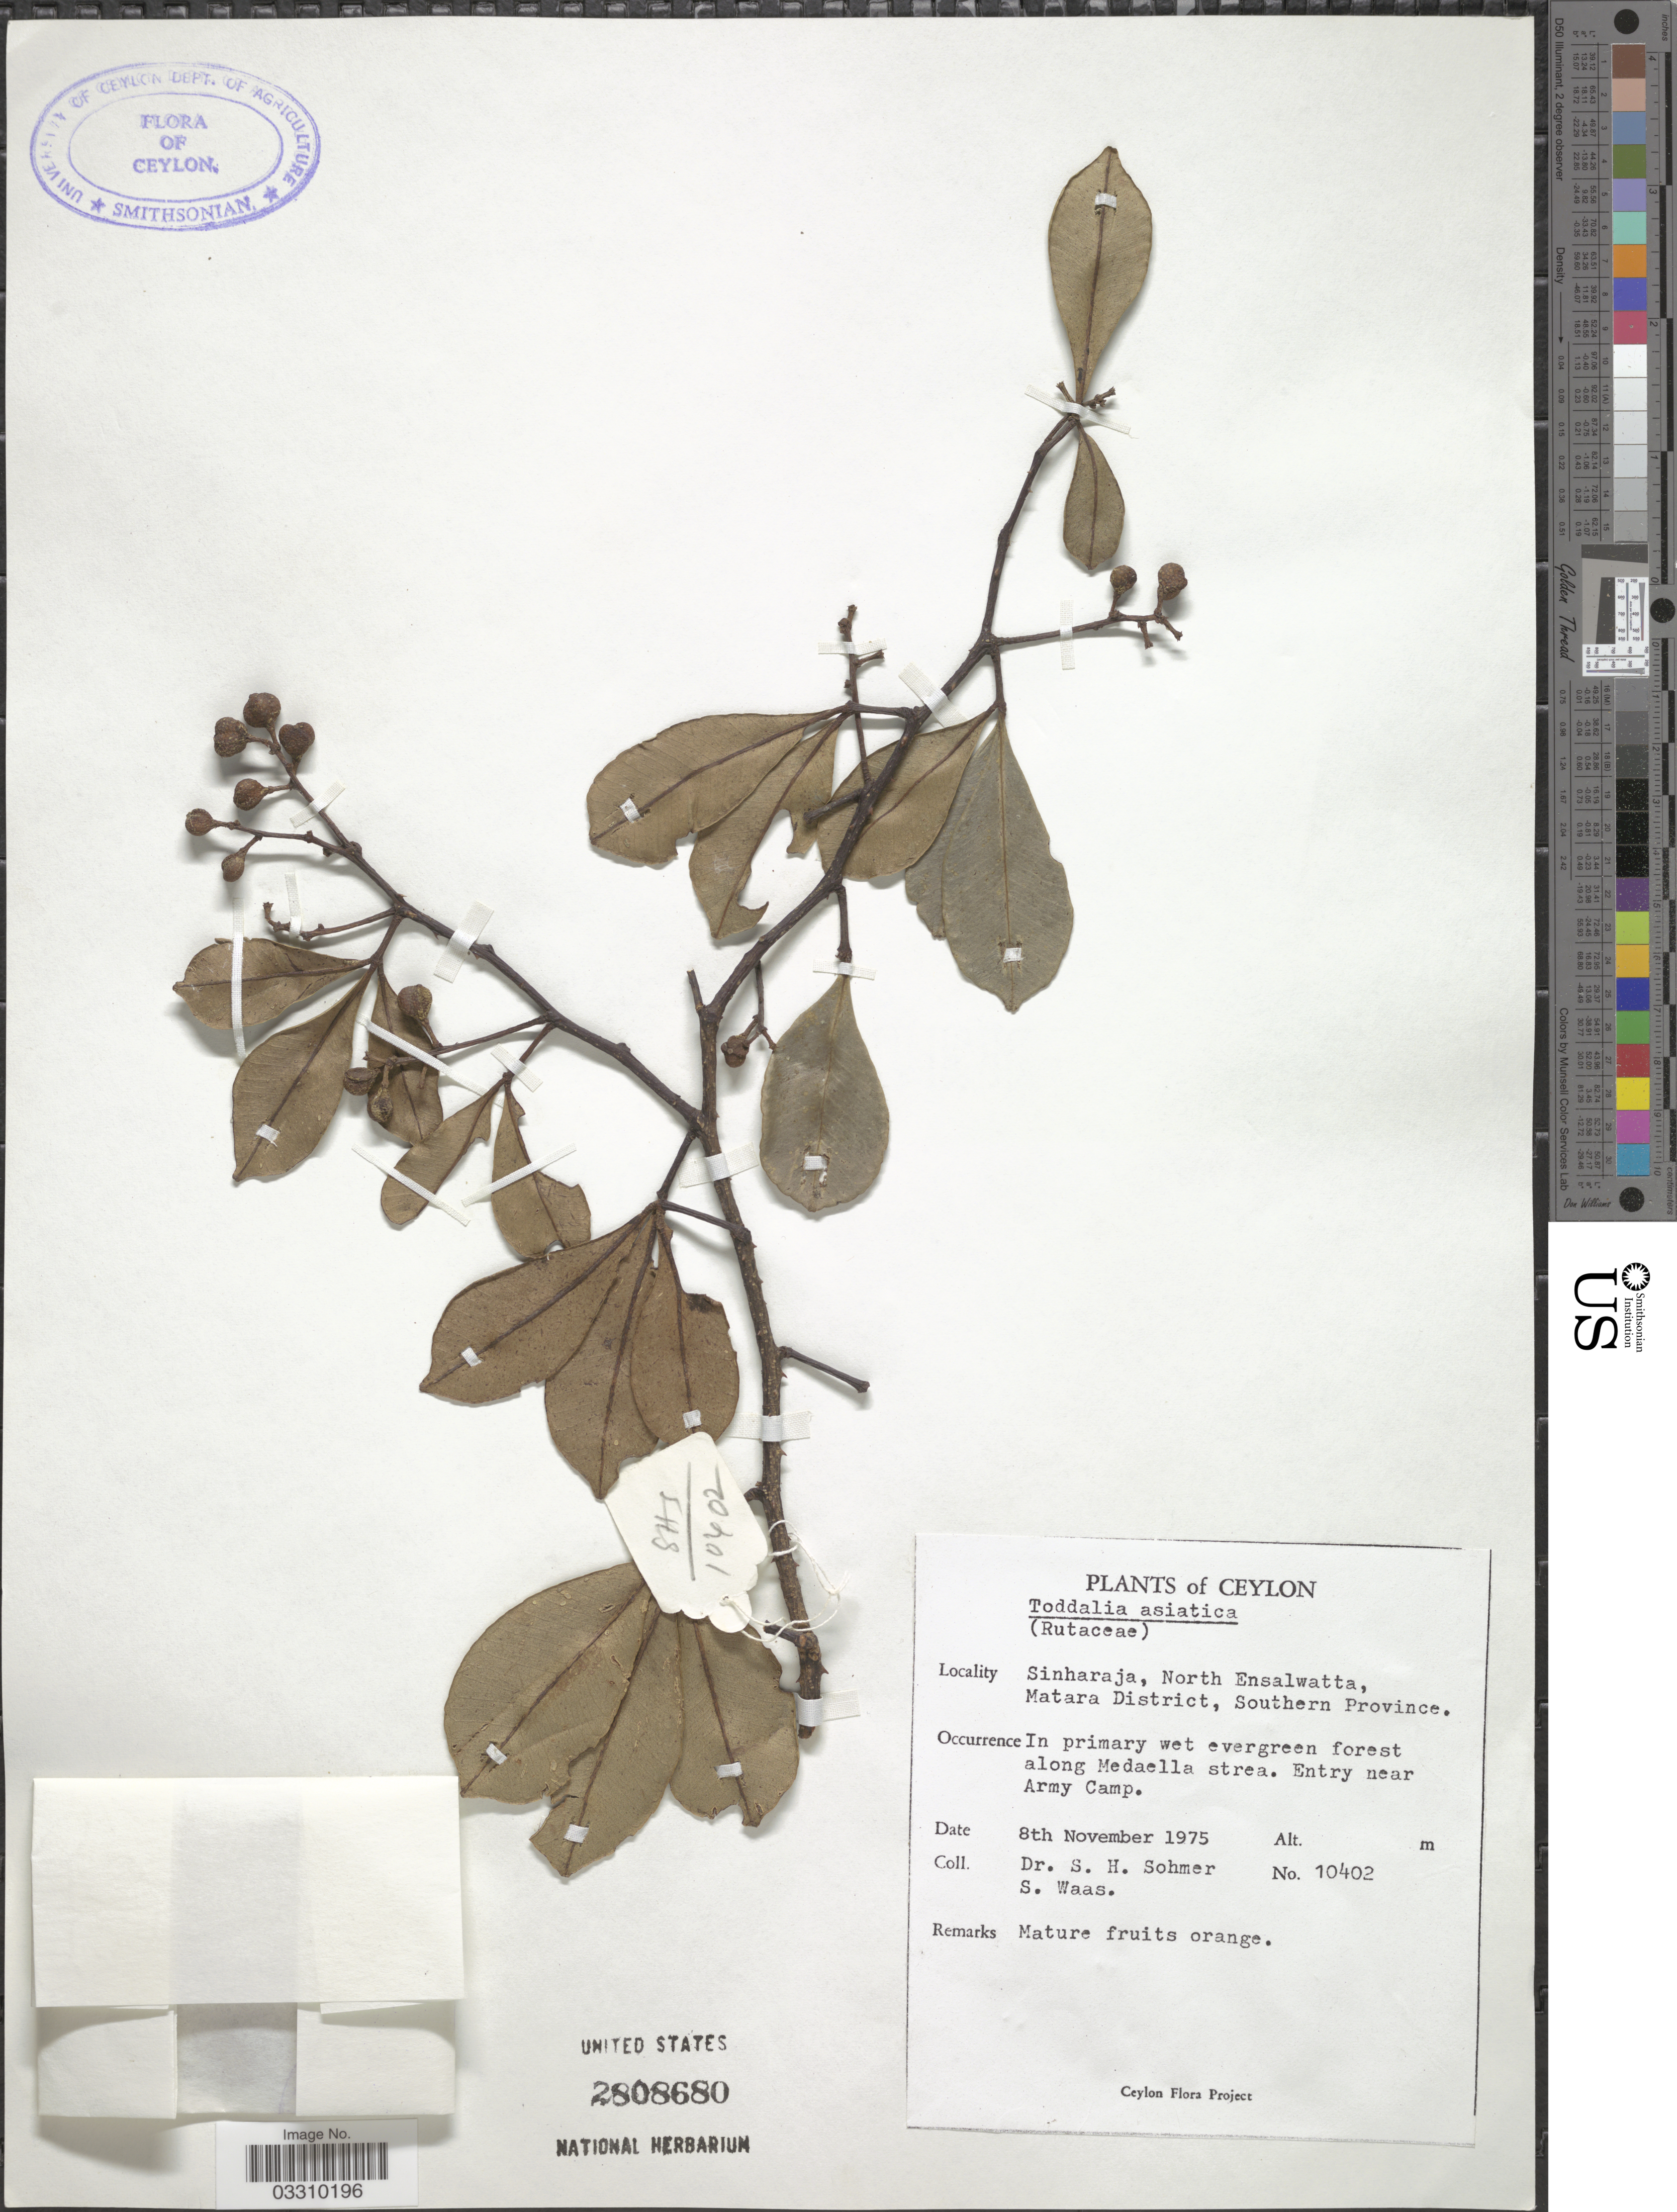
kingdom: Plantae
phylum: Tracheophyta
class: Magnoliopsida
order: Sapindales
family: Rutaceae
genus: Zanthoxylum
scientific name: Zanthoxylum asiaticum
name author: (L.) Appelhans et al.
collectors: S. H. Sohmer & S. Waas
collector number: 10402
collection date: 1975-11-08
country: Sri Lanka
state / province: Southern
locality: Ceylon. Sinharaja, North Ensalwatta, Matara District. Along Medaella strea. Entry near Army Camp.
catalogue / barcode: US 2808680